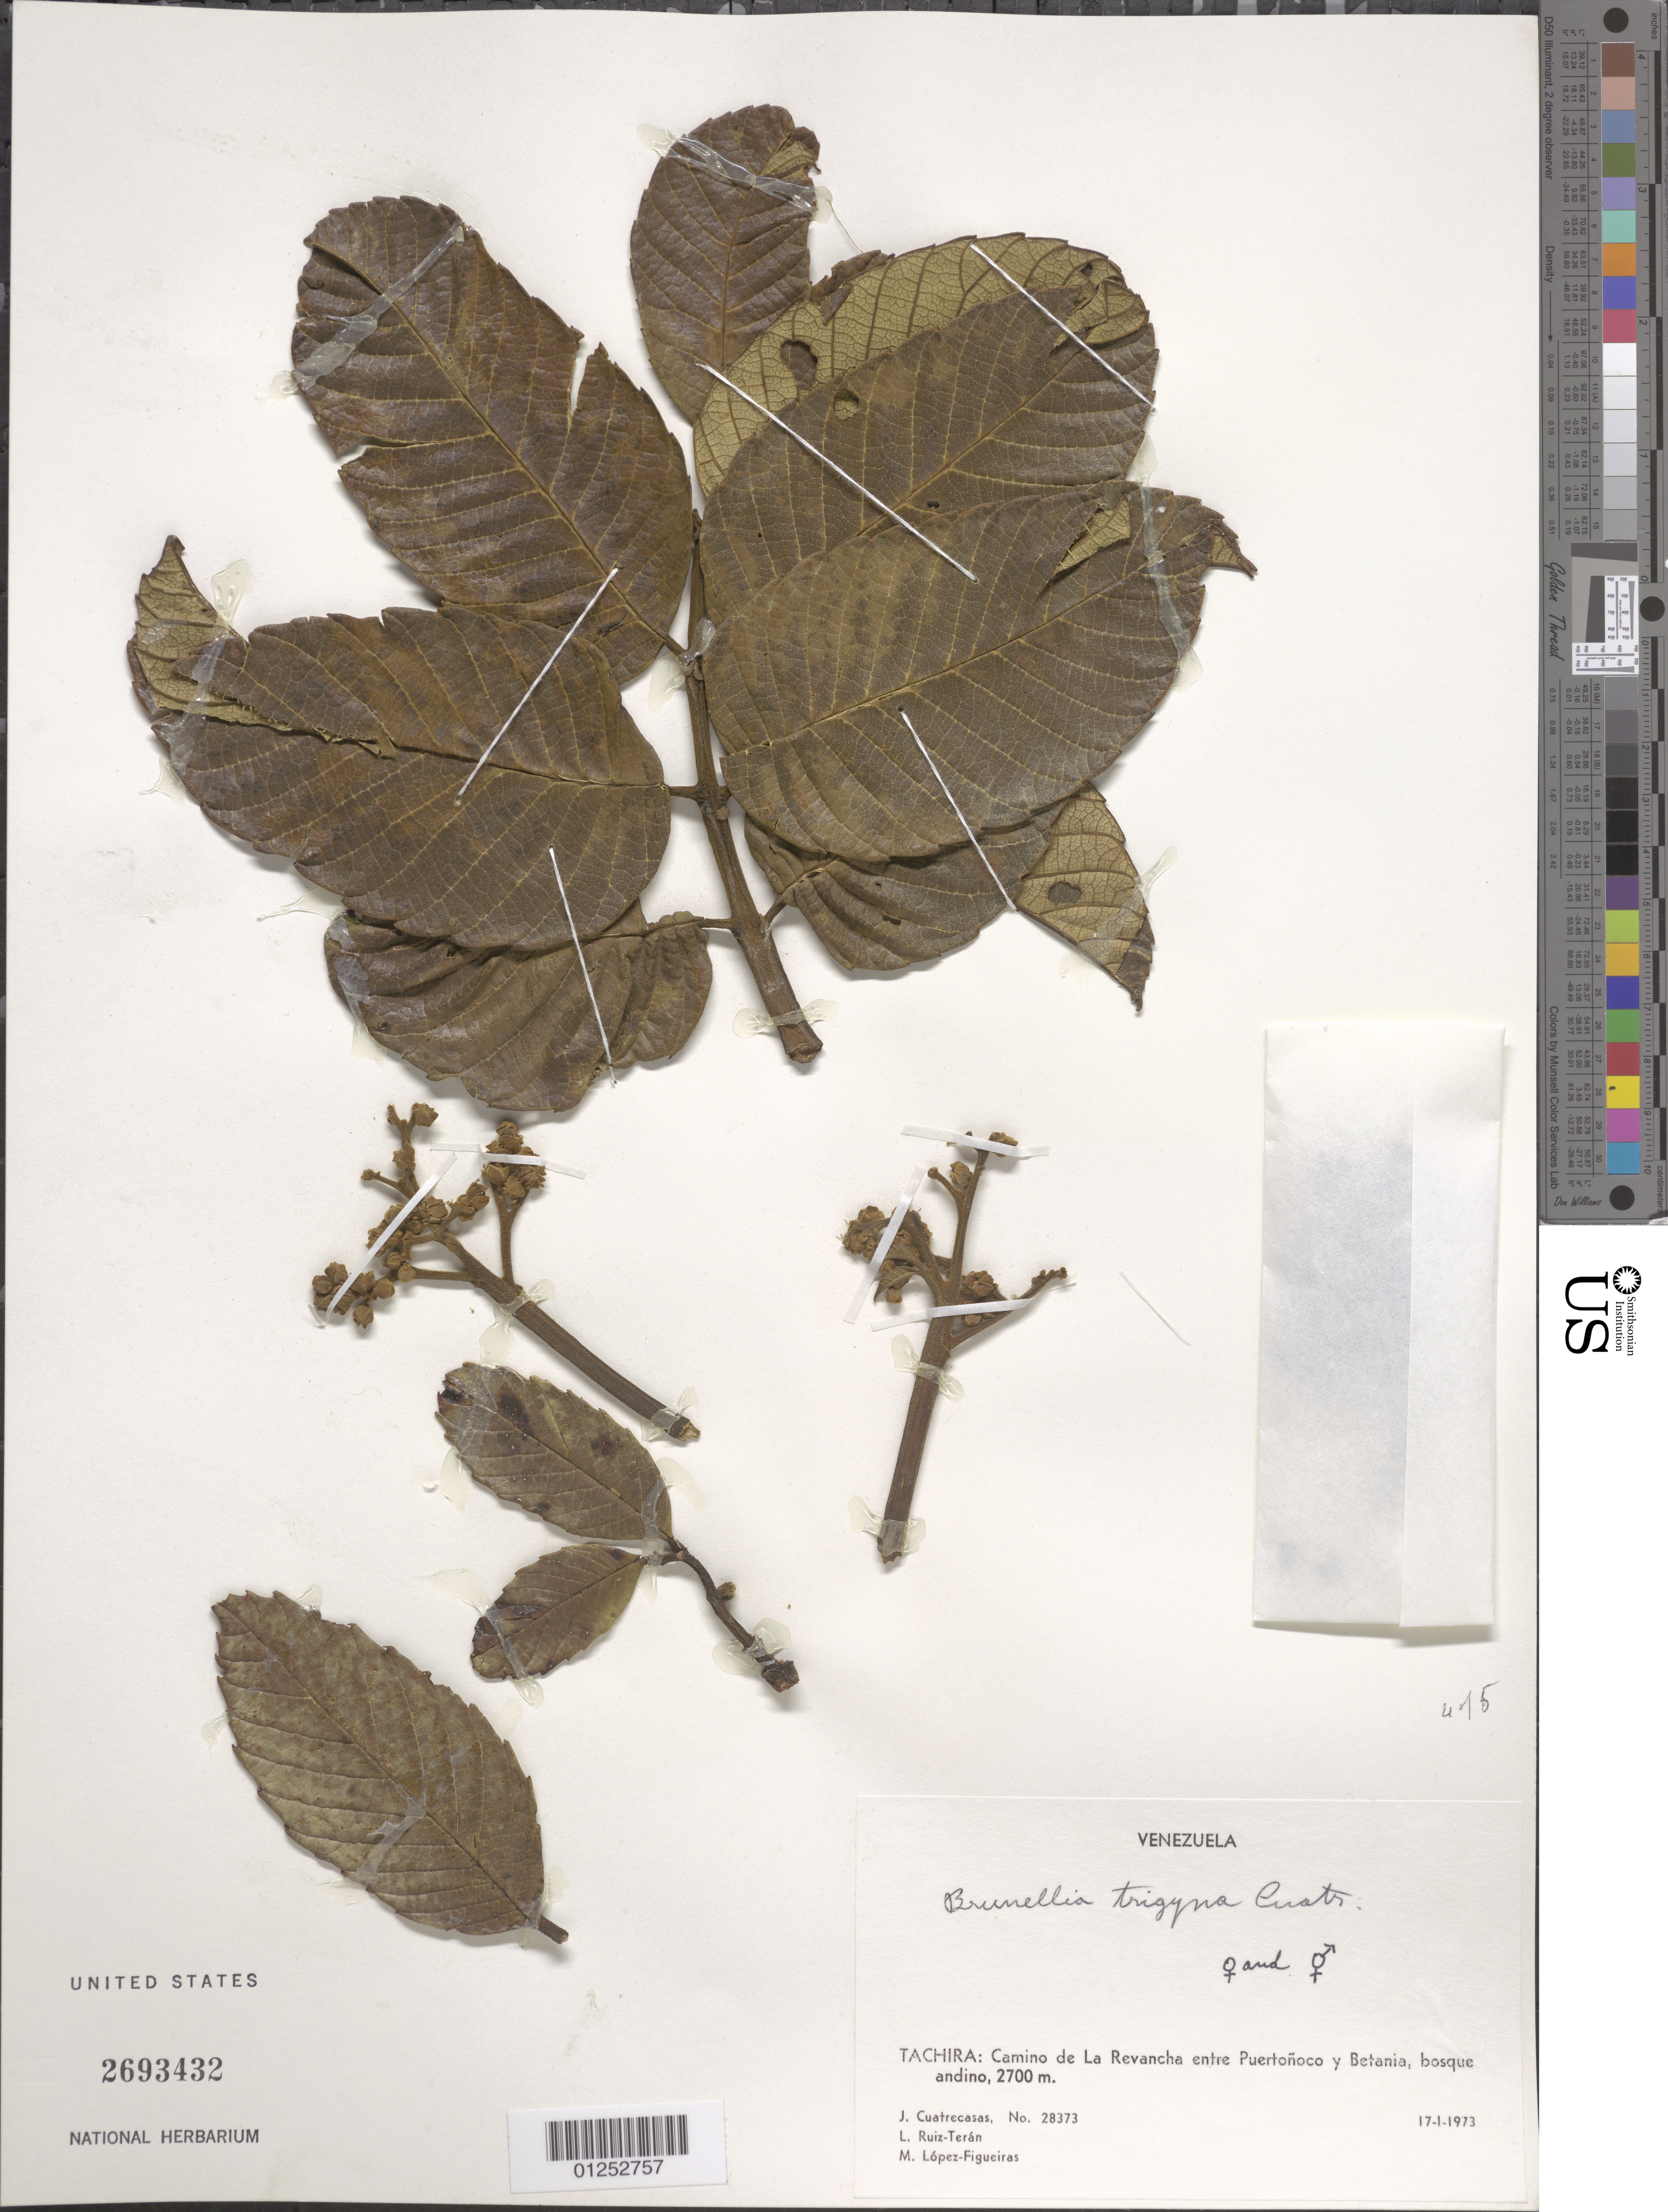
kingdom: Plantae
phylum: Tracheophyta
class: Magnoliopsida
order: Oxalidales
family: Brunelliaceae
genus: Brunellia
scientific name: Brunellia trigyna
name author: Cuatrec.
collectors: J. Cuatrecasas, L. E. Ruíz-Terán & M. López Figueiras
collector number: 28373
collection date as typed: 17 Jan 1973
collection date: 1973-01-17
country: Venezuela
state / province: Tachira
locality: Camino de La Revancha entre Puertoñoco y Betania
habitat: bosques andino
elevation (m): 2700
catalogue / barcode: US 2693432